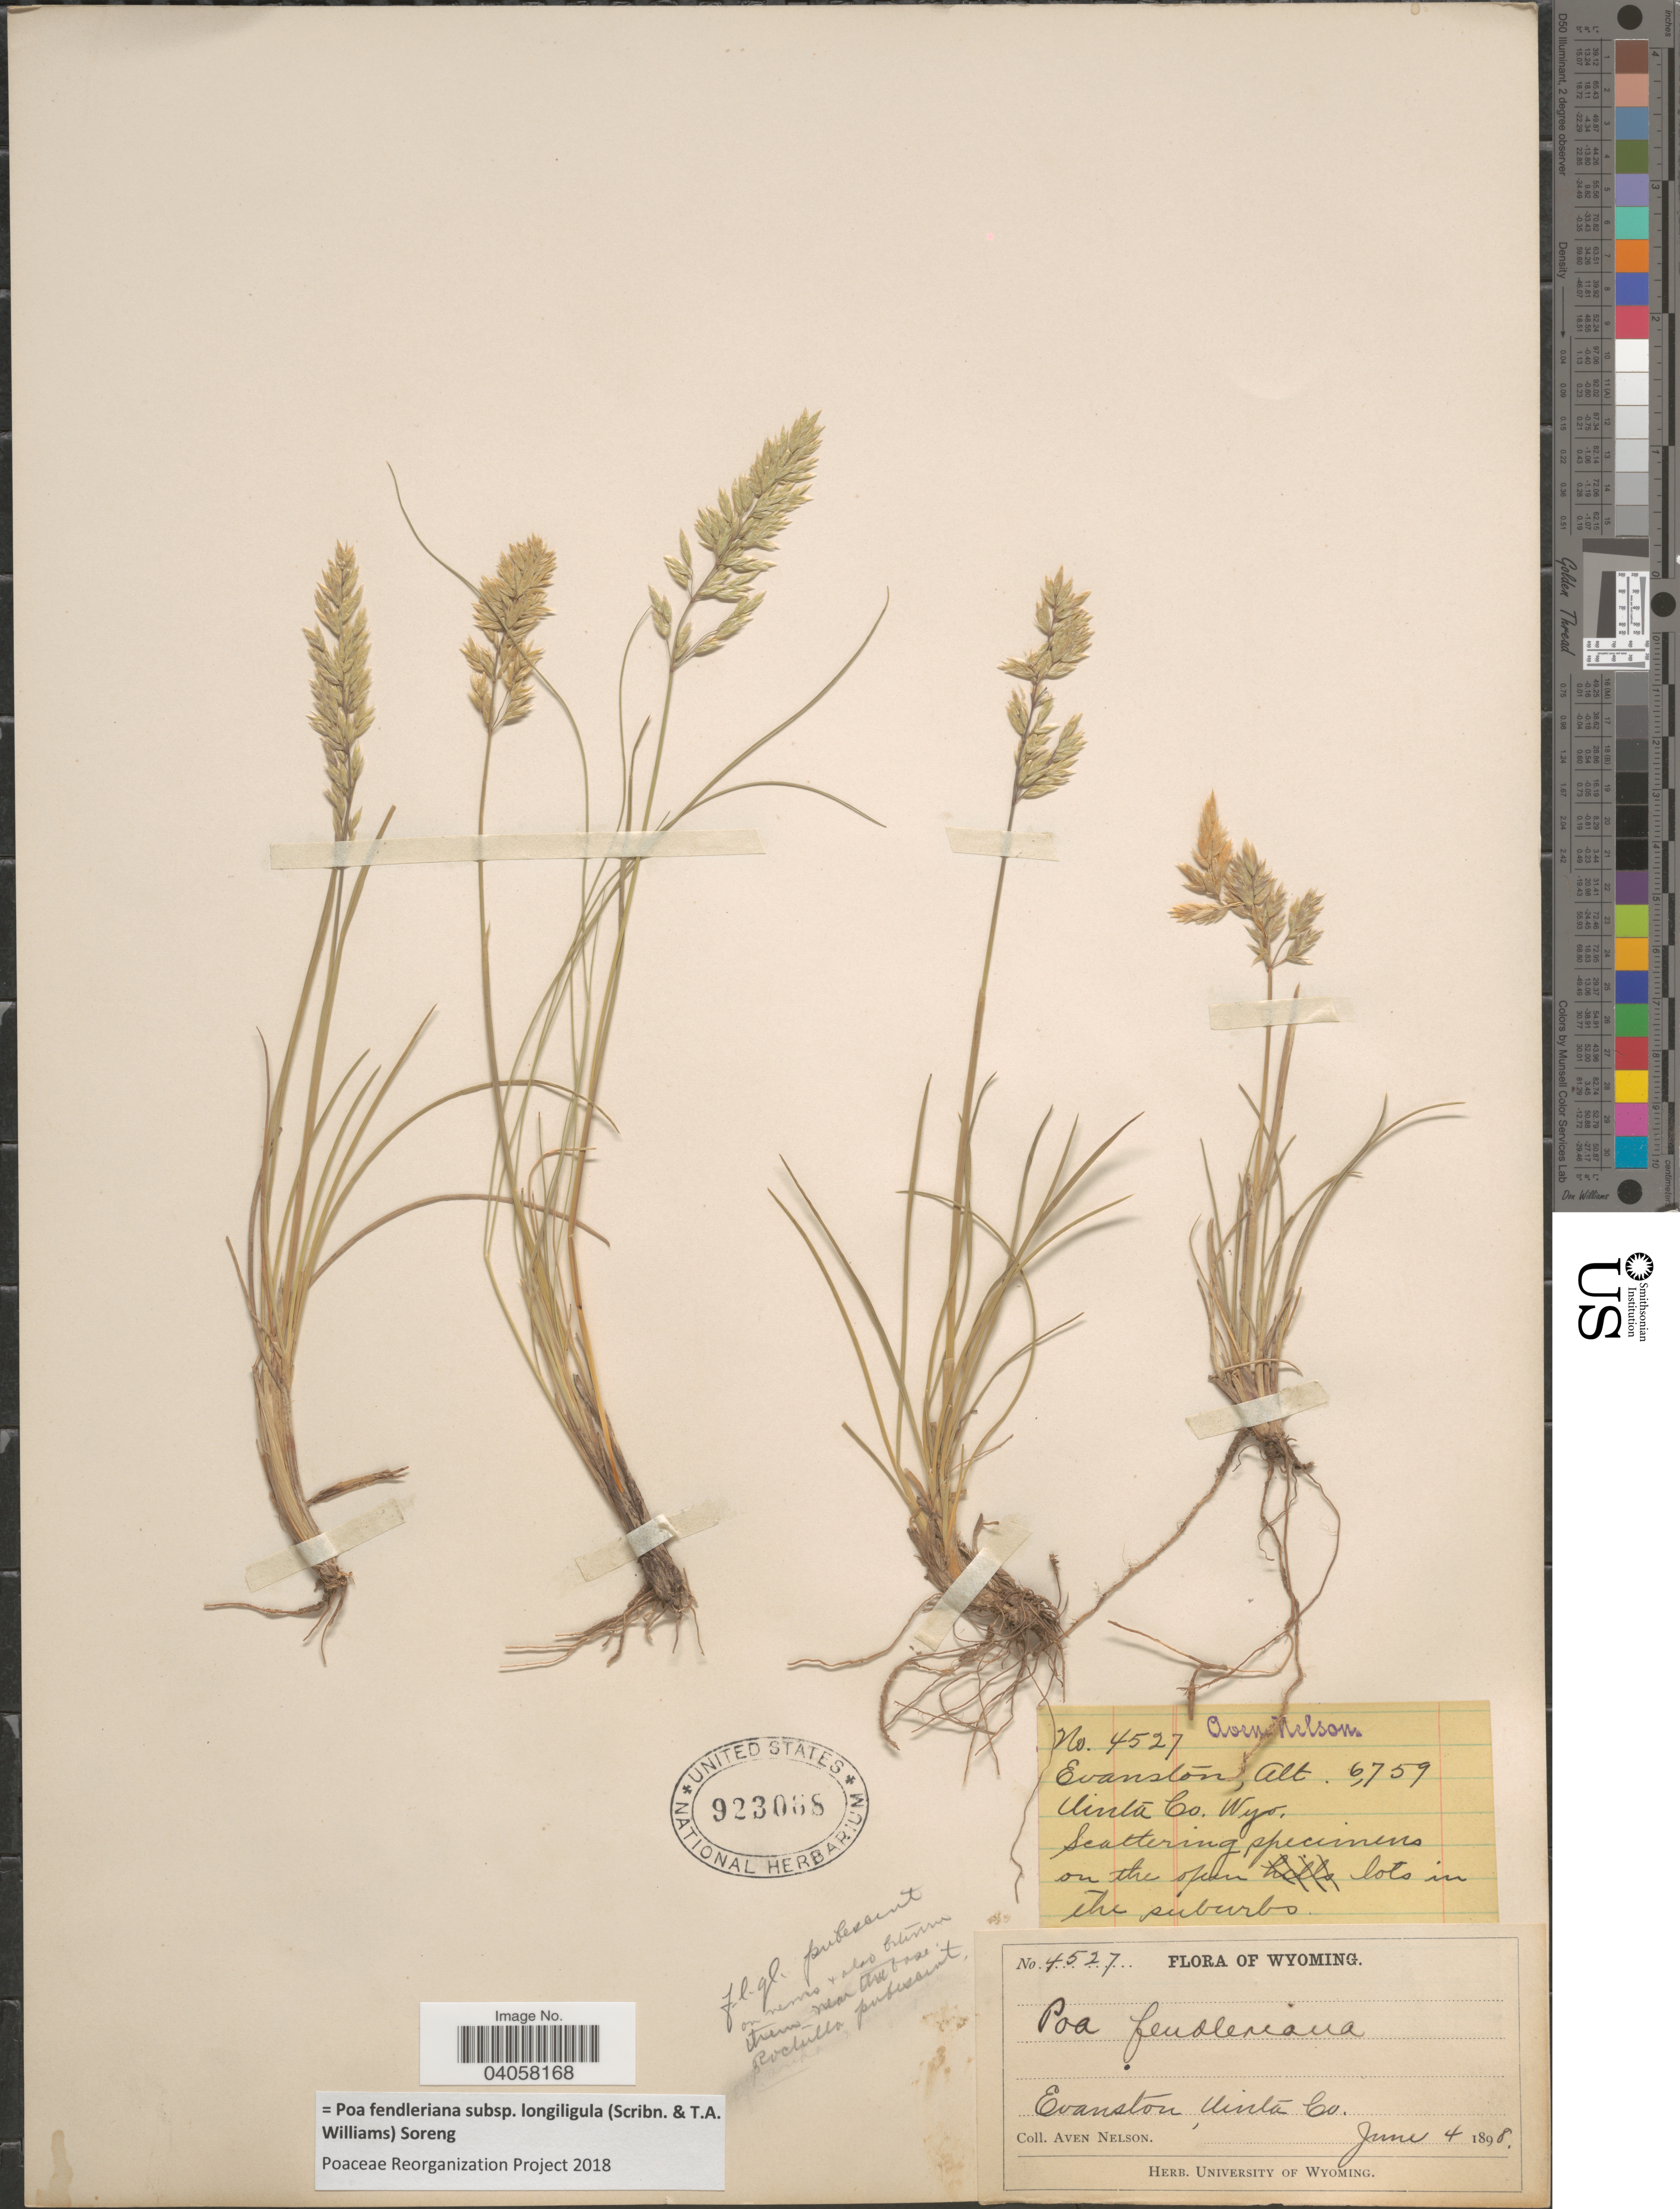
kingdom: Plantae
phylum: Tracheophyta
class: Liliopsida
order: Poales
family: Poaceae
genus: Poa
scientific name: Poa fendleriana subsp. longiligula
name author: (Scribn. & T.A. Williams) Soreng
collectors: A. Nelson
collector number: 4527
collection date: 1898-06-04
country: United States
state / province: Wyoming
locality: Evanston, Uinta Co.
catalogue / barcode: US 923068